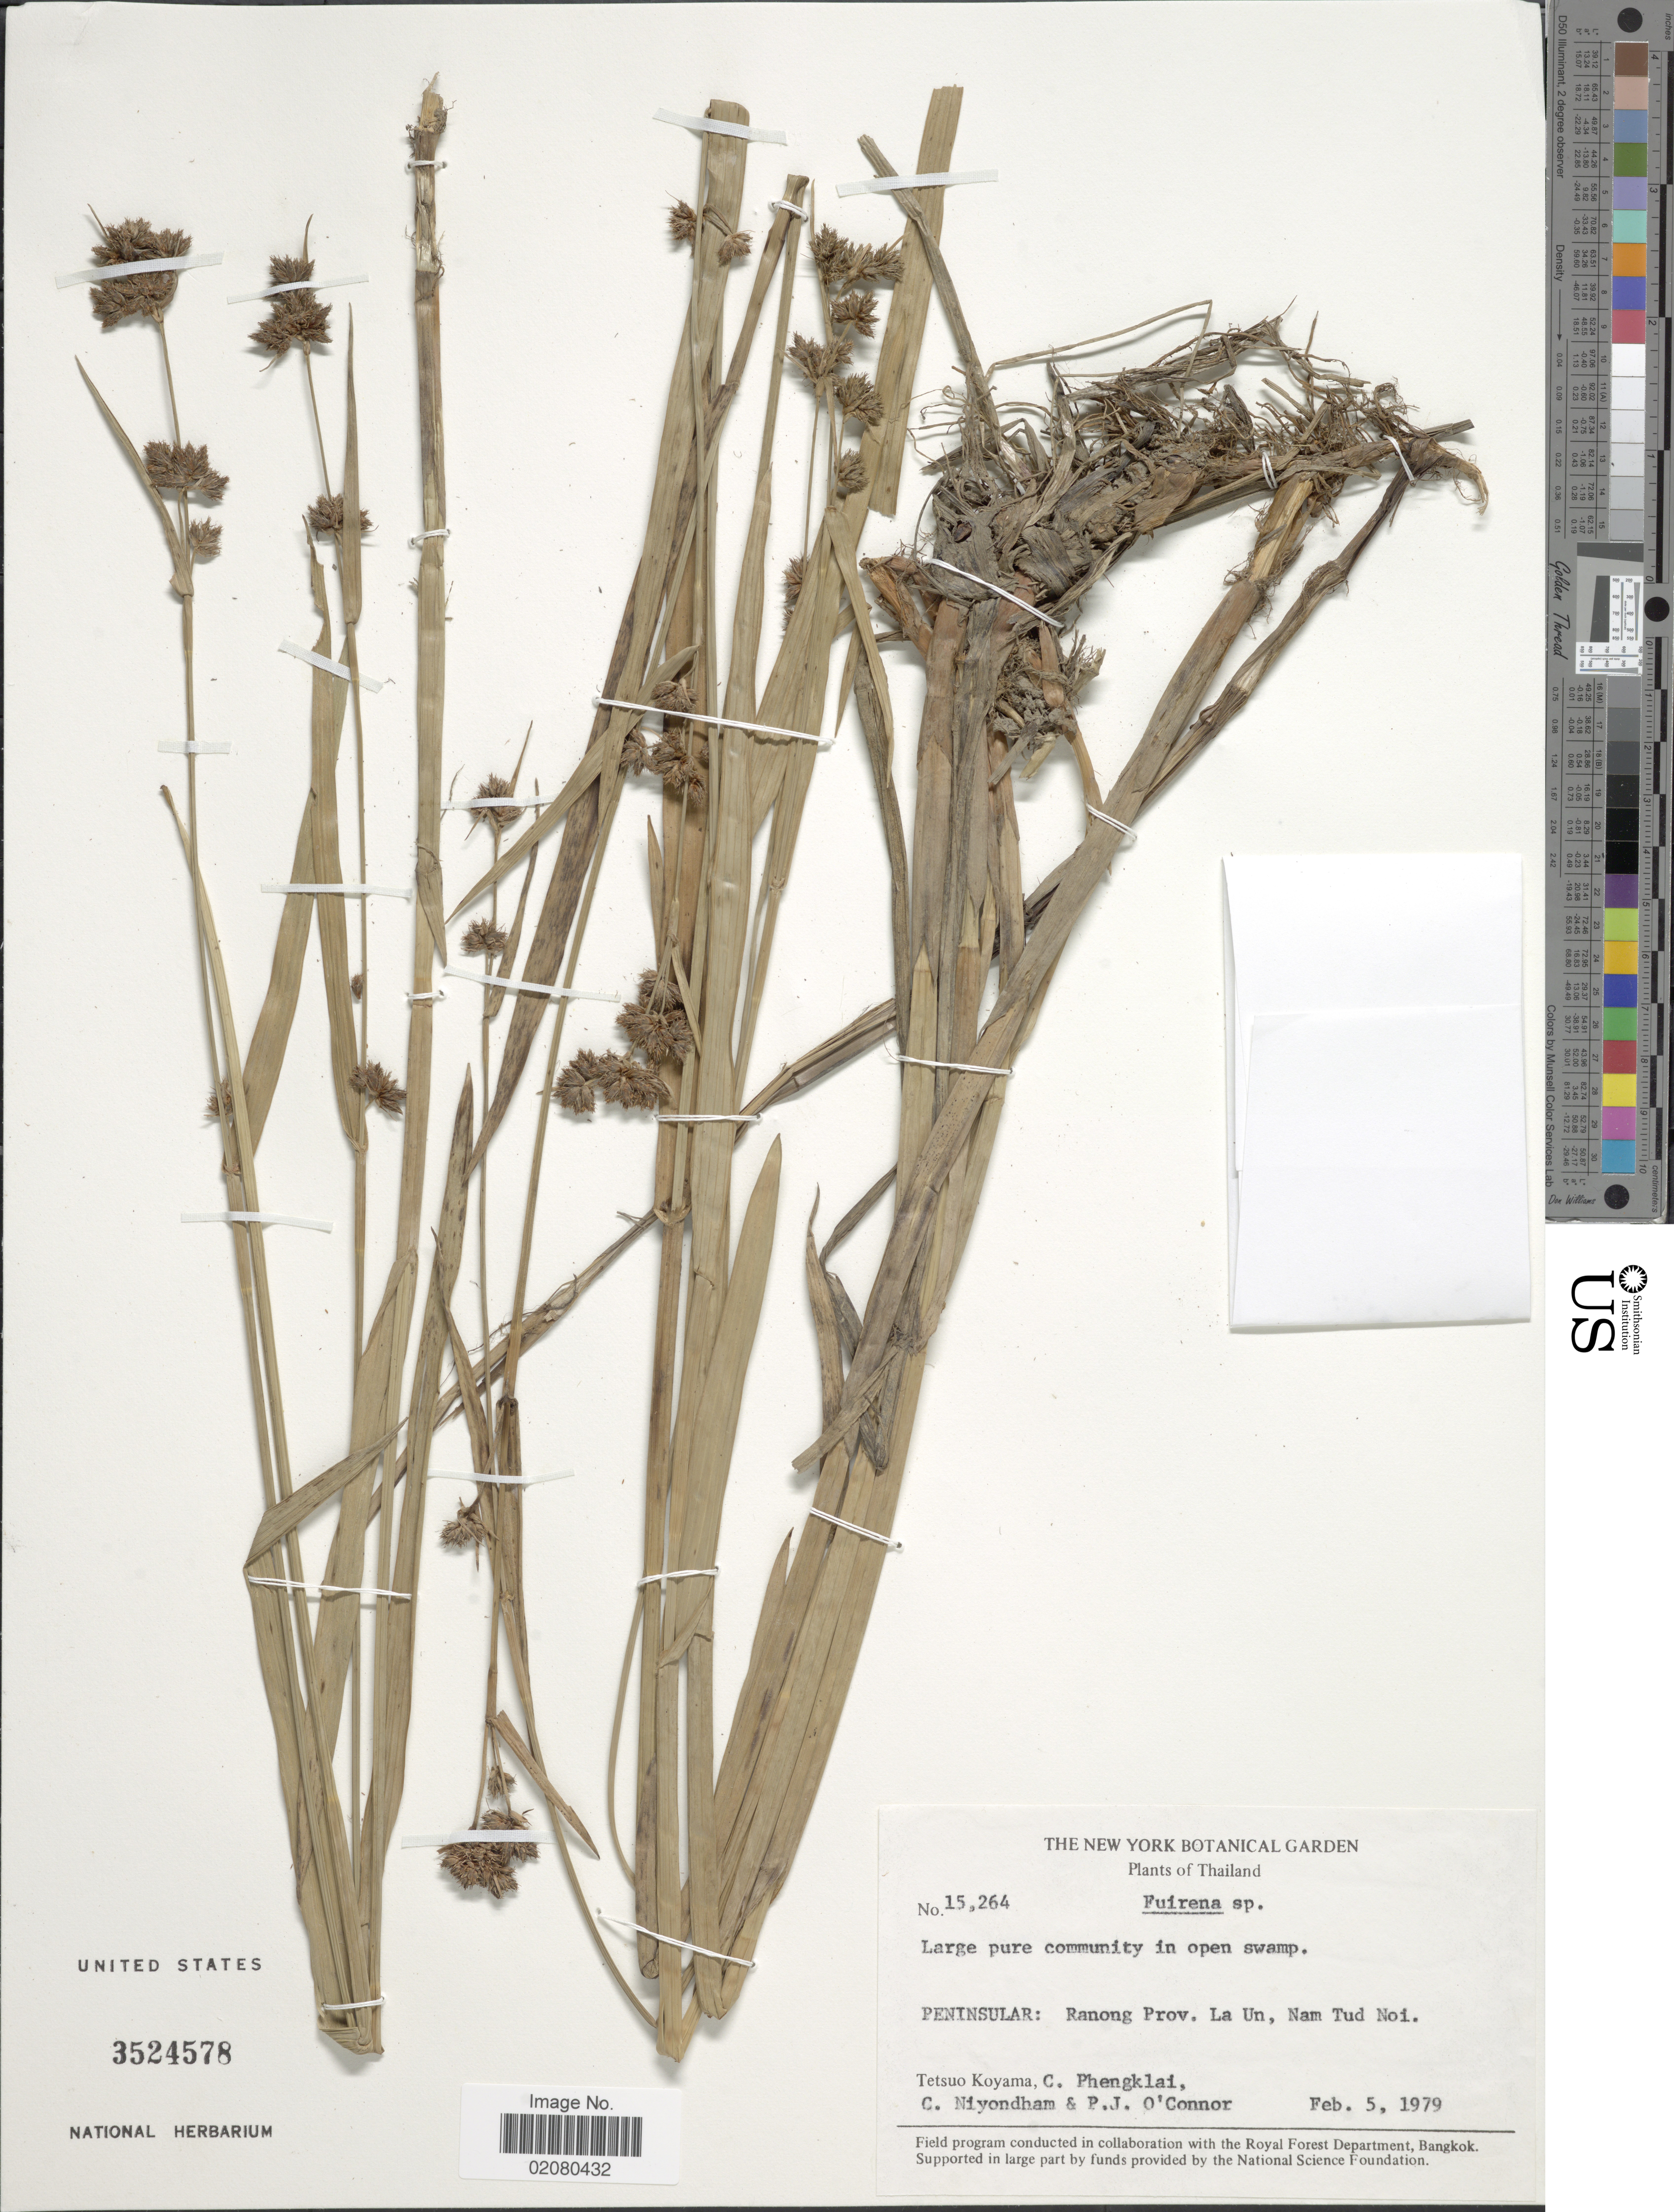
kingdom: Plantae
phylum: Tracheophyta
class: Liliopsida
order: Poales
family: Cyperaceae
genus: Fuirena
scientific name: Fuirena umbellata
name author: Rottb.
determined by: Strong, Mark T., (BOT), Smithsonian Institution - National Museum of Natural History (UNITED STATES)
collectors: T. Koyama, C. Phengklai, C. Niyondham & P. O'Connor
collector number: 15264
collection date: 1979-02-05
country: Thailand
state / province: Ranong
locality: Peninsular: La. Un, Nam Tud Noi, in open swamp.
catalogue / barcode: US 3524578